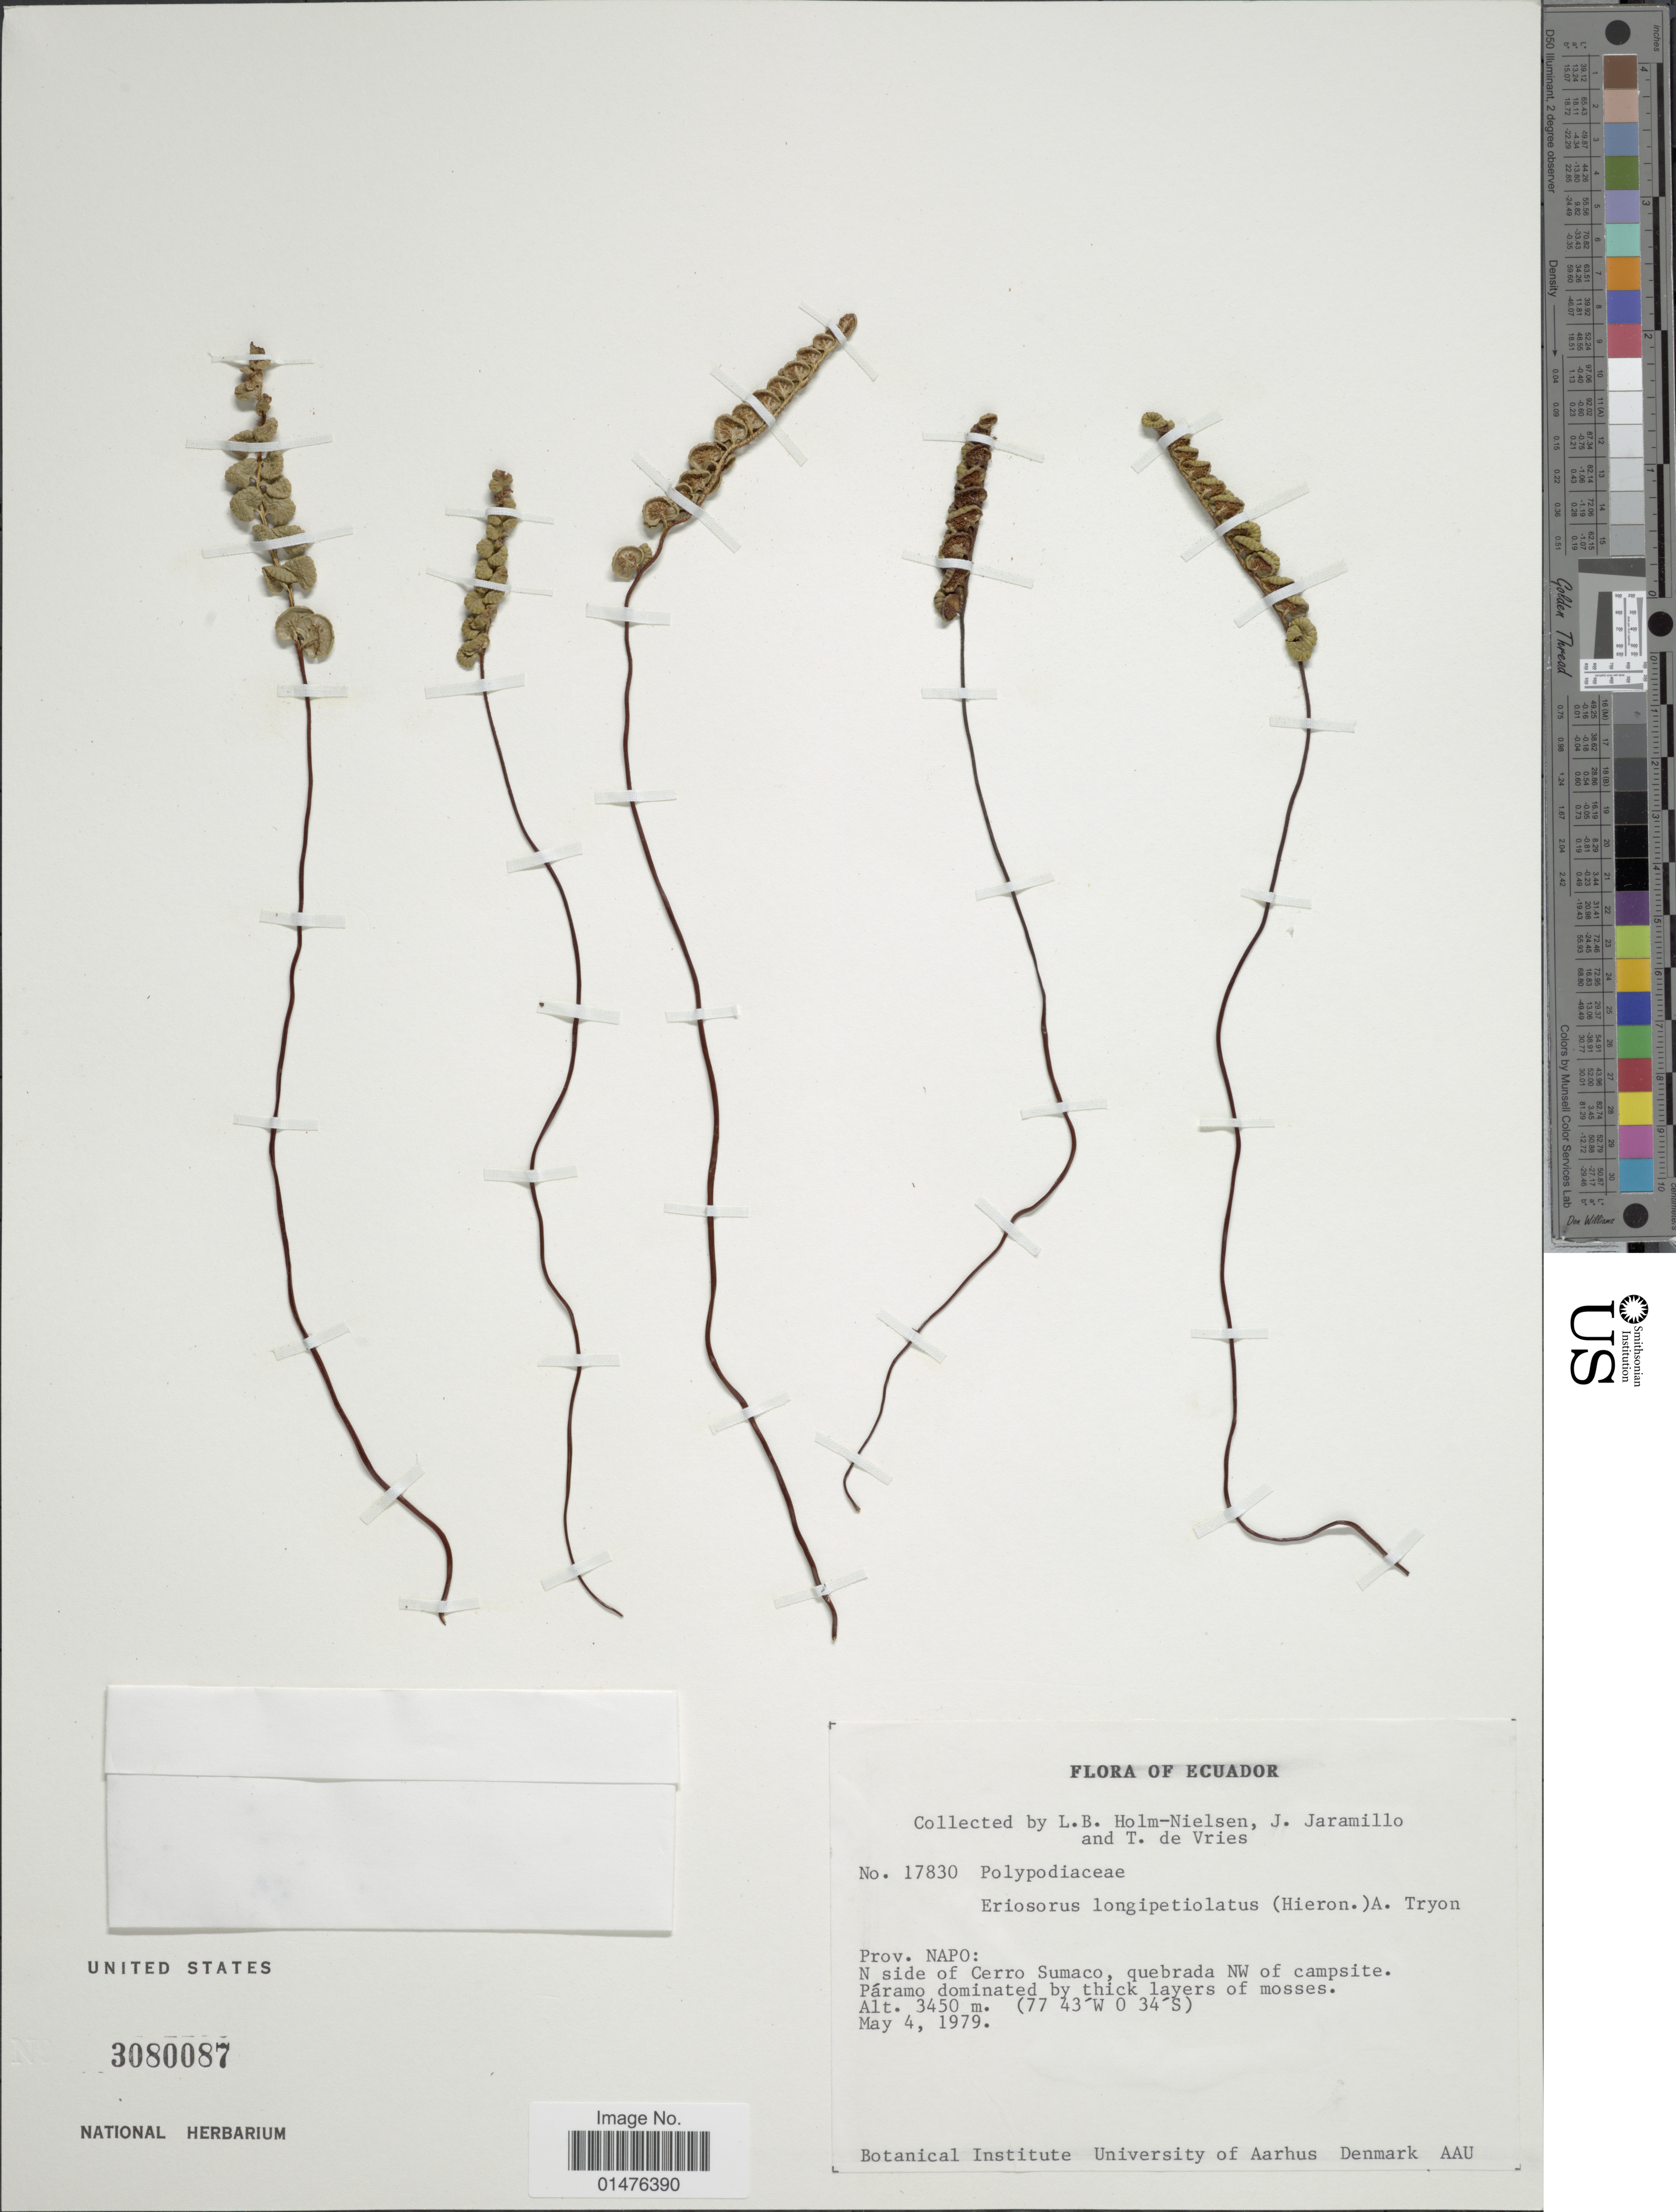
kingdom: Plantae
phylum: Tracheophyta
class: Polypodiopsida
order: Polypodiales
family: Pteridaceae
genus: Jamesonia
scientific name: Jamesonia longipetiolata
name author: (Hieron.) Christenh.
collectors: L. B. Holm-Nielsen, Jaramillo, -- & T. de Vries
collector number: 17830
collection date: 1979-05-04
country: Ecuador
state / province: Napo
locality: N side of Cerro Sumaco, quebrada NW of campsite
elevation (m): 3450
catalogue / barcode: US 3080087